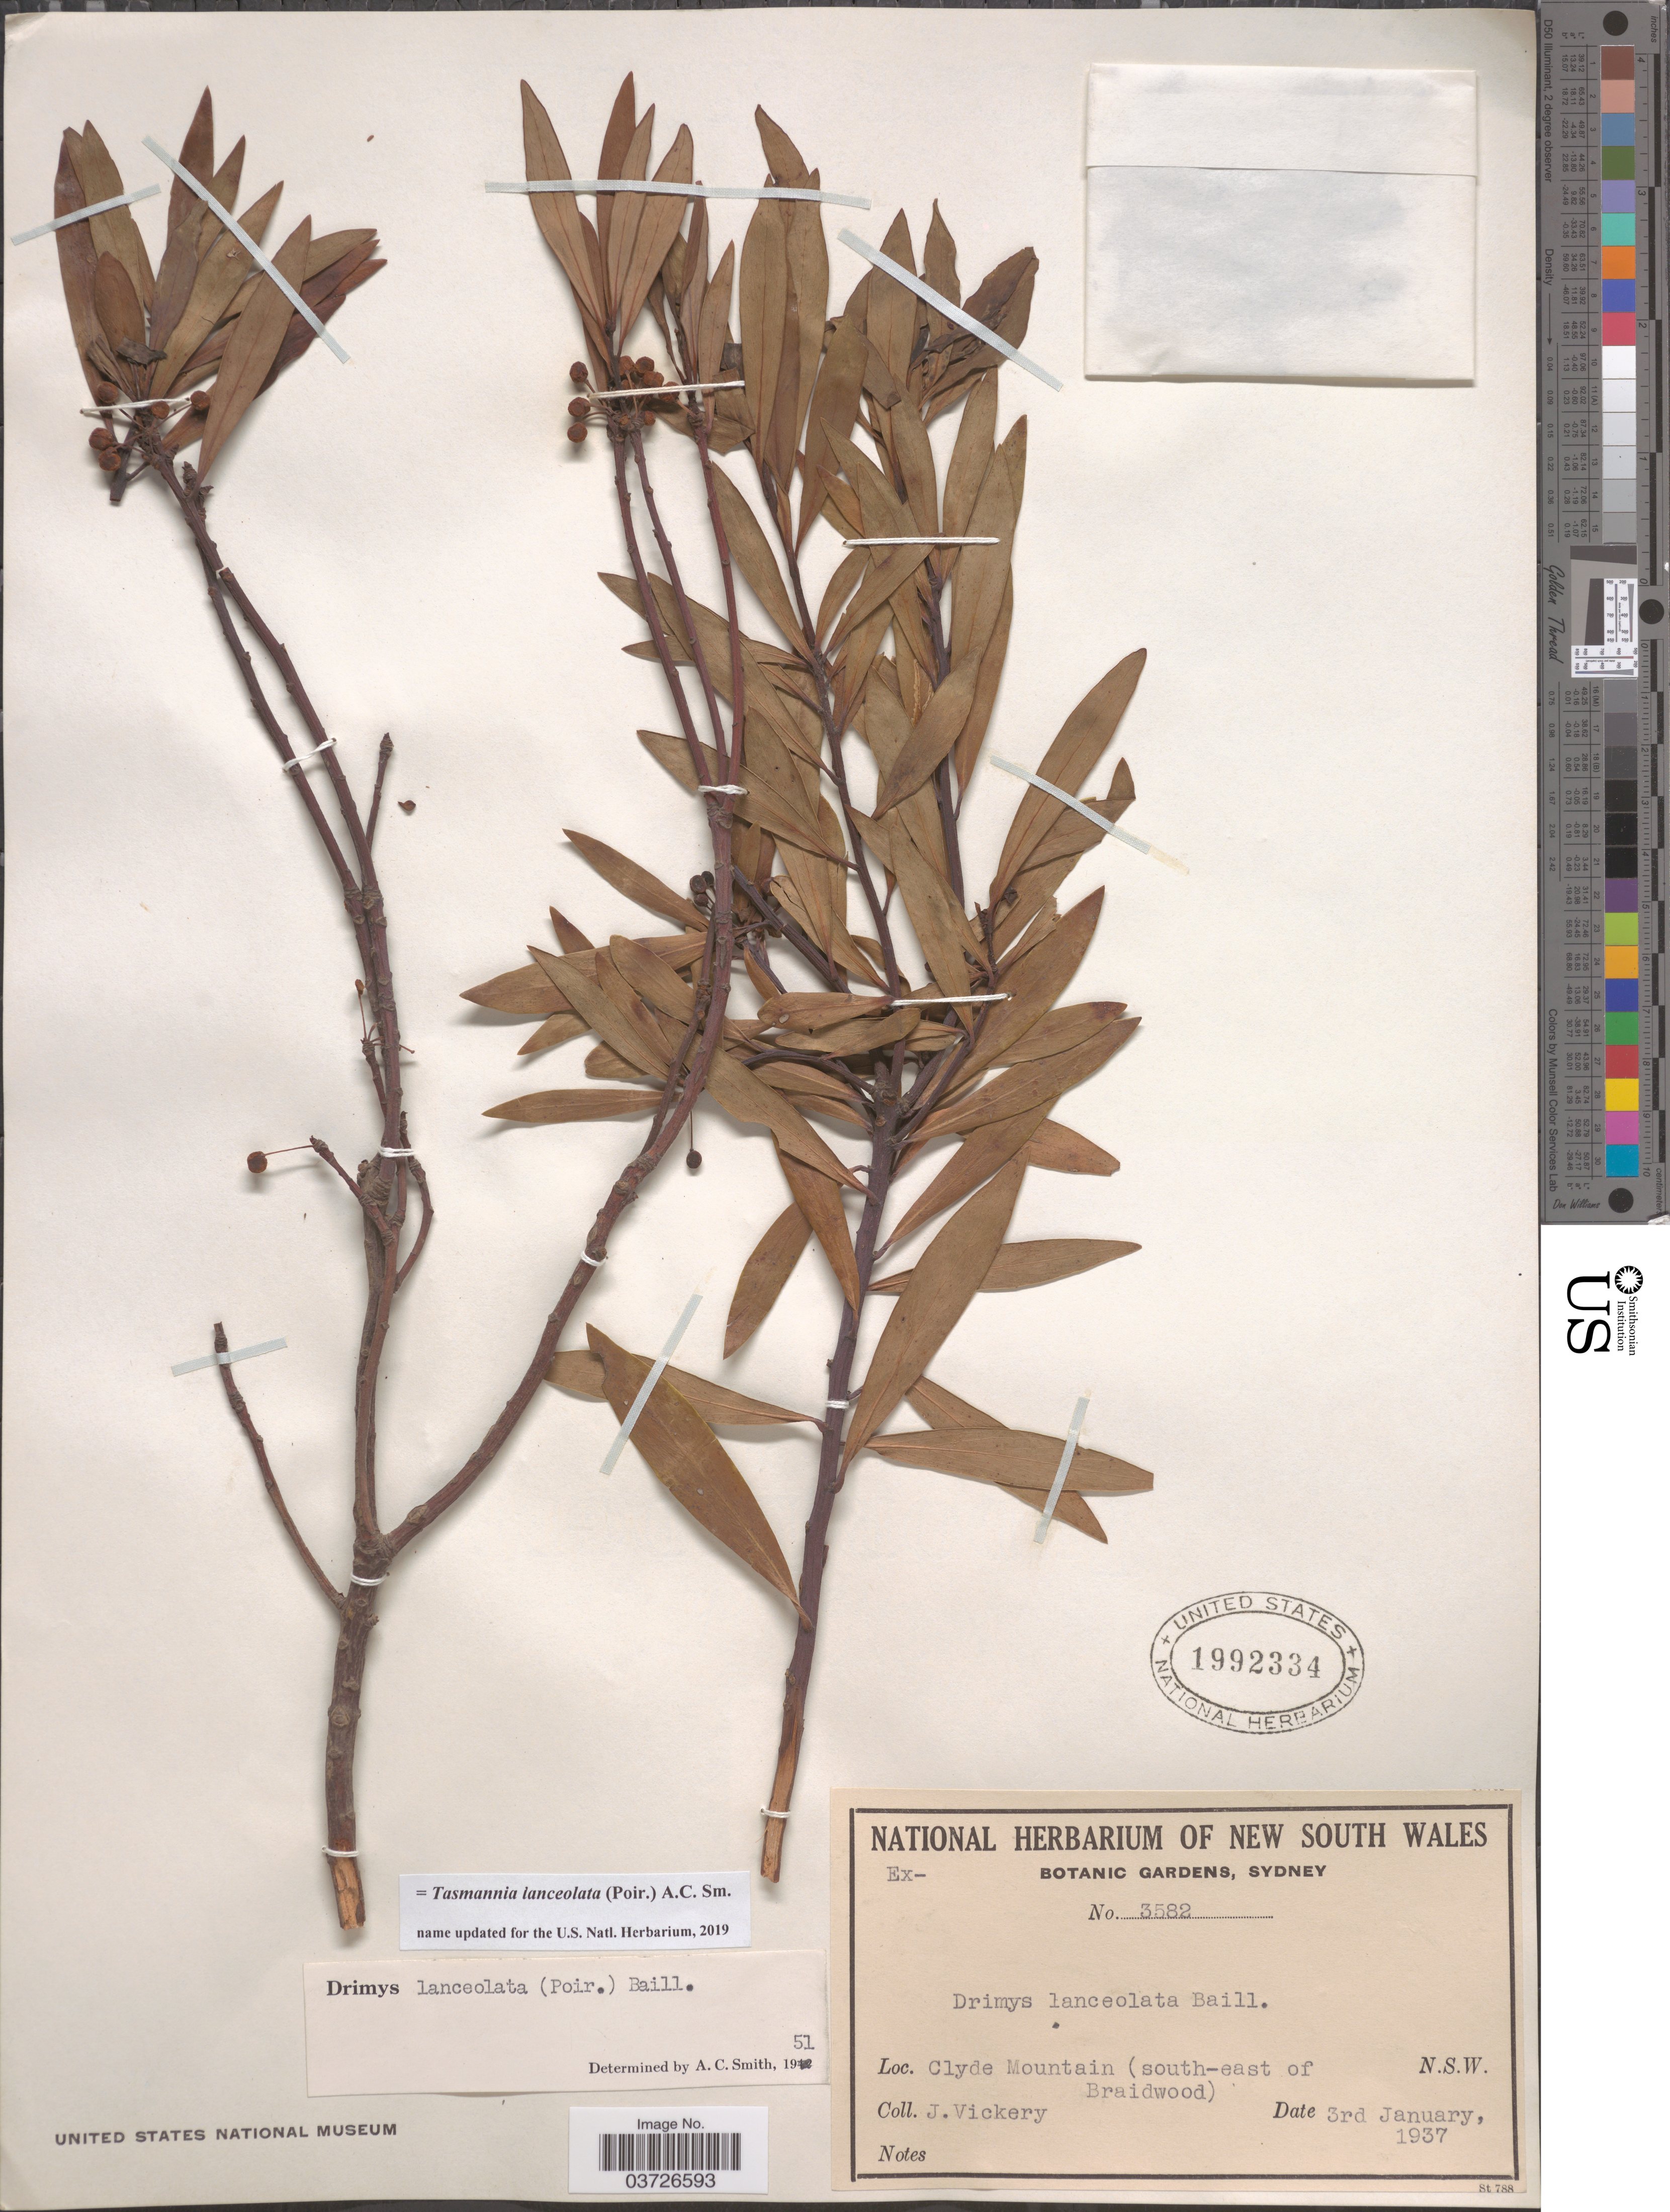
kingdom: Plantae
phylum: Tracheophyta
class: Magnoliopsida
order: Canellales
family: Winteraceae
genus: Tasmannia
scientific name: Tasmannia lanceolata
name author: (Poir.) A.C. Sm.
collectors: J. Vickery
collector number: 3582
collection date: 1937-01-03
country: Australia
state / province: New South Wales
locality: Clyde Mountain (south-east of Braidwood).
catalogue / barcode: US 1992334